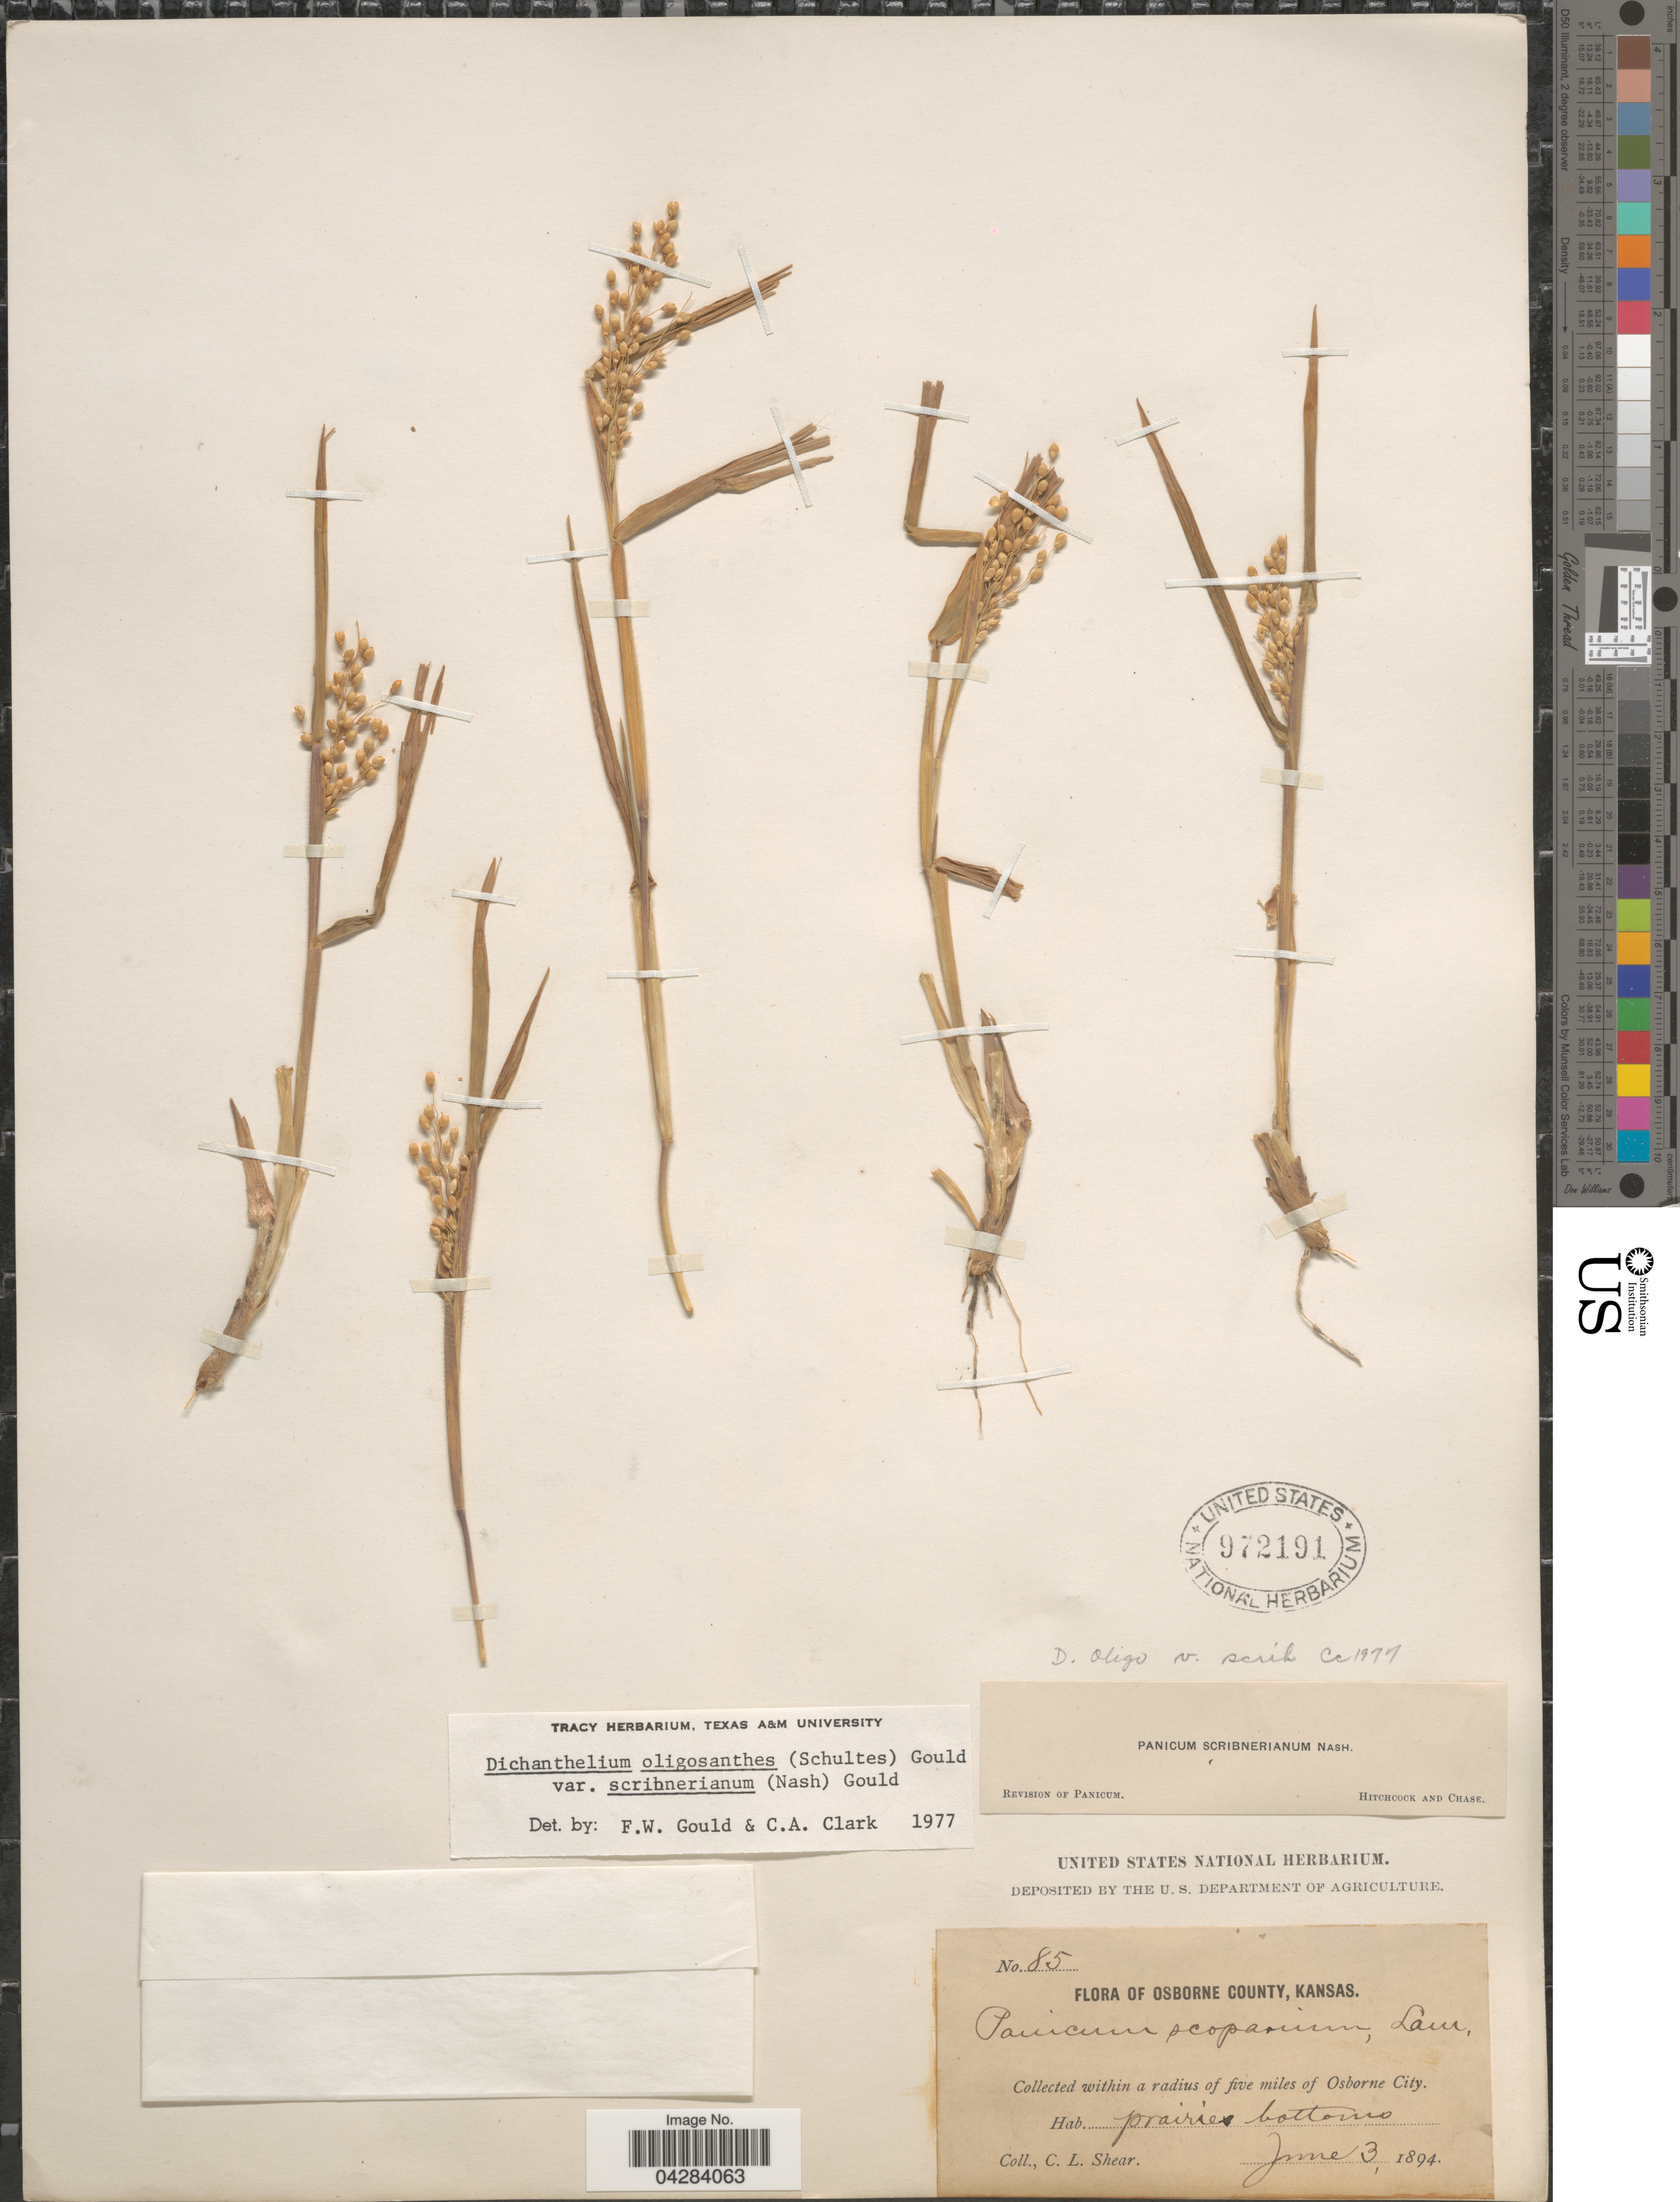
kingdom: Plantae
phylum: Tracheophyta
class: Liliopsida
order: Poales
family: Poaceae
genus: Dichanthelium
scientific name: Dichanthelium oligosanthes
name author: (Schult.) Gould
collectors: C. L. Shear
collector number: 85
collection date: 1894-06-03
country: United States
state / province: Kansas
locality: Osborne County. Within a radius of five miles of Osborne City. Prairie bottoms.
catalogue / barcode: US 972191